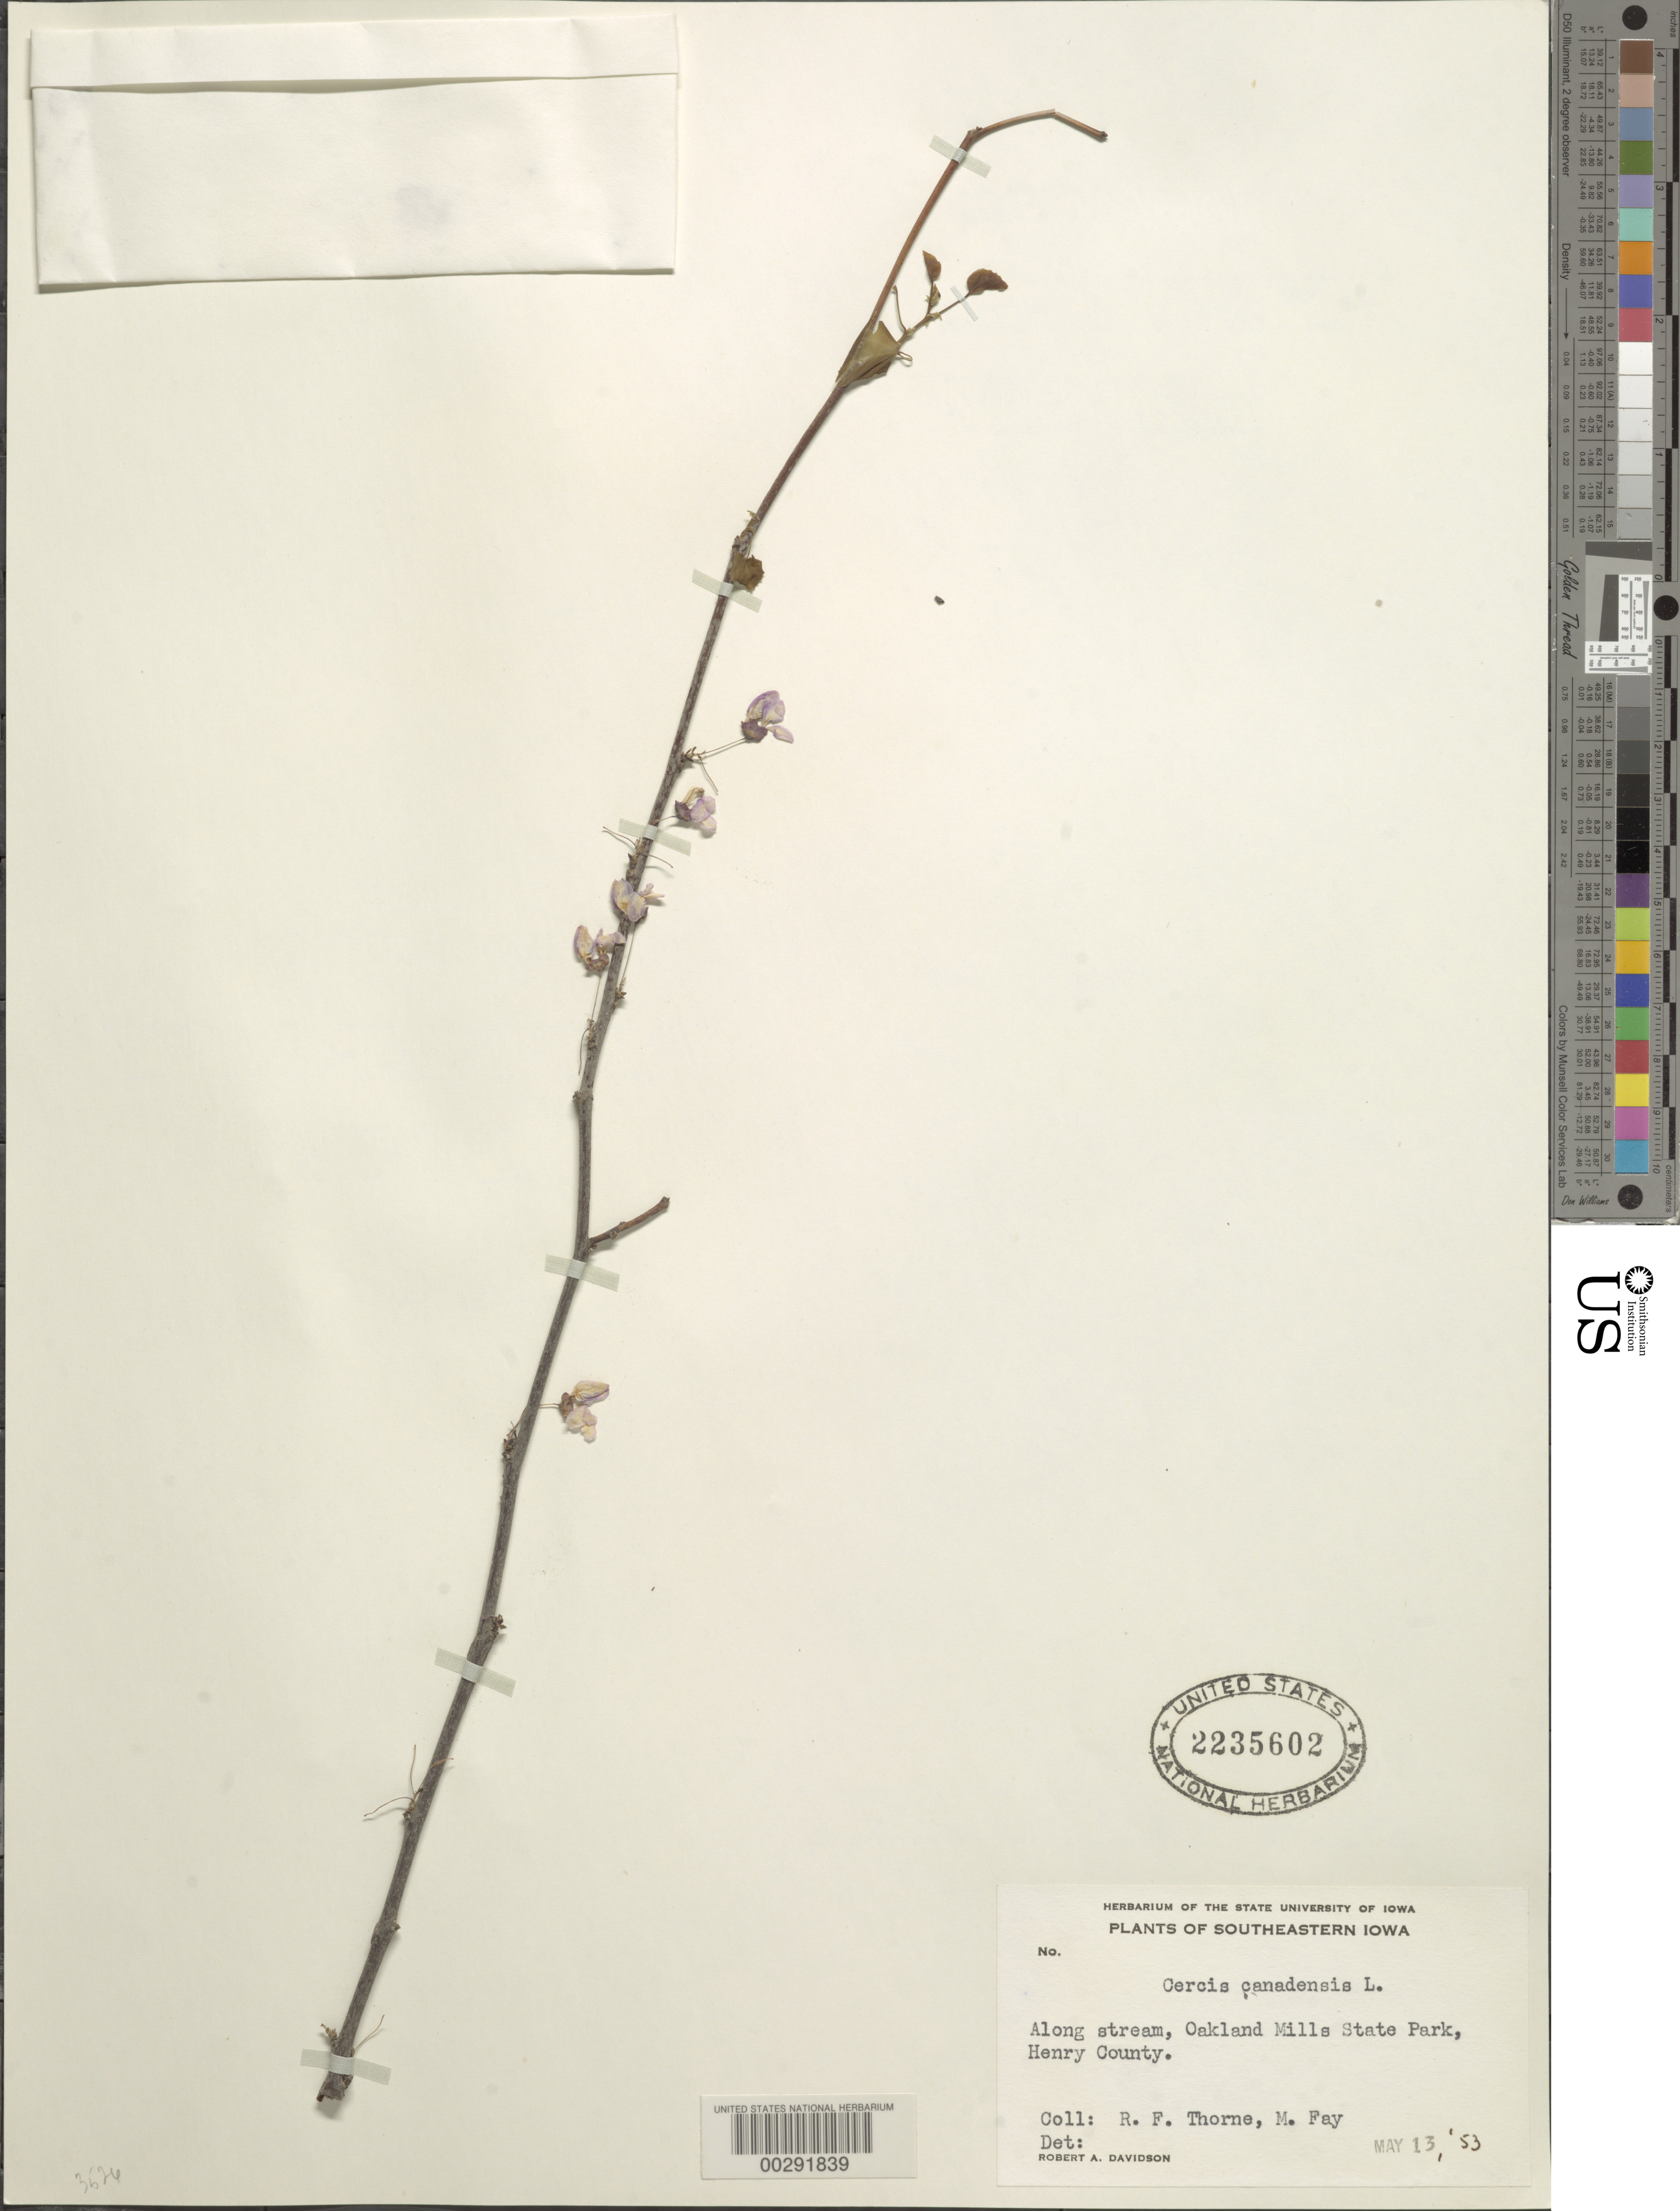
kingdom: Plantae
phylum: Tracheophyta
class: Magnoliopsida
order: Fabales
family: Fabaceae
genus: Cercis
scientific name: Cercis canadensis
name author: L.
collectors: R. F. Thorne & M. Fay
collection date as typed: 13 May 1953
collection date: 1953-05-13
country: United States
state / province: Iowa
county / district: Henry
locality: Oakland mills state park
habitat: Along stream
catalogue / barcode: US 2235602